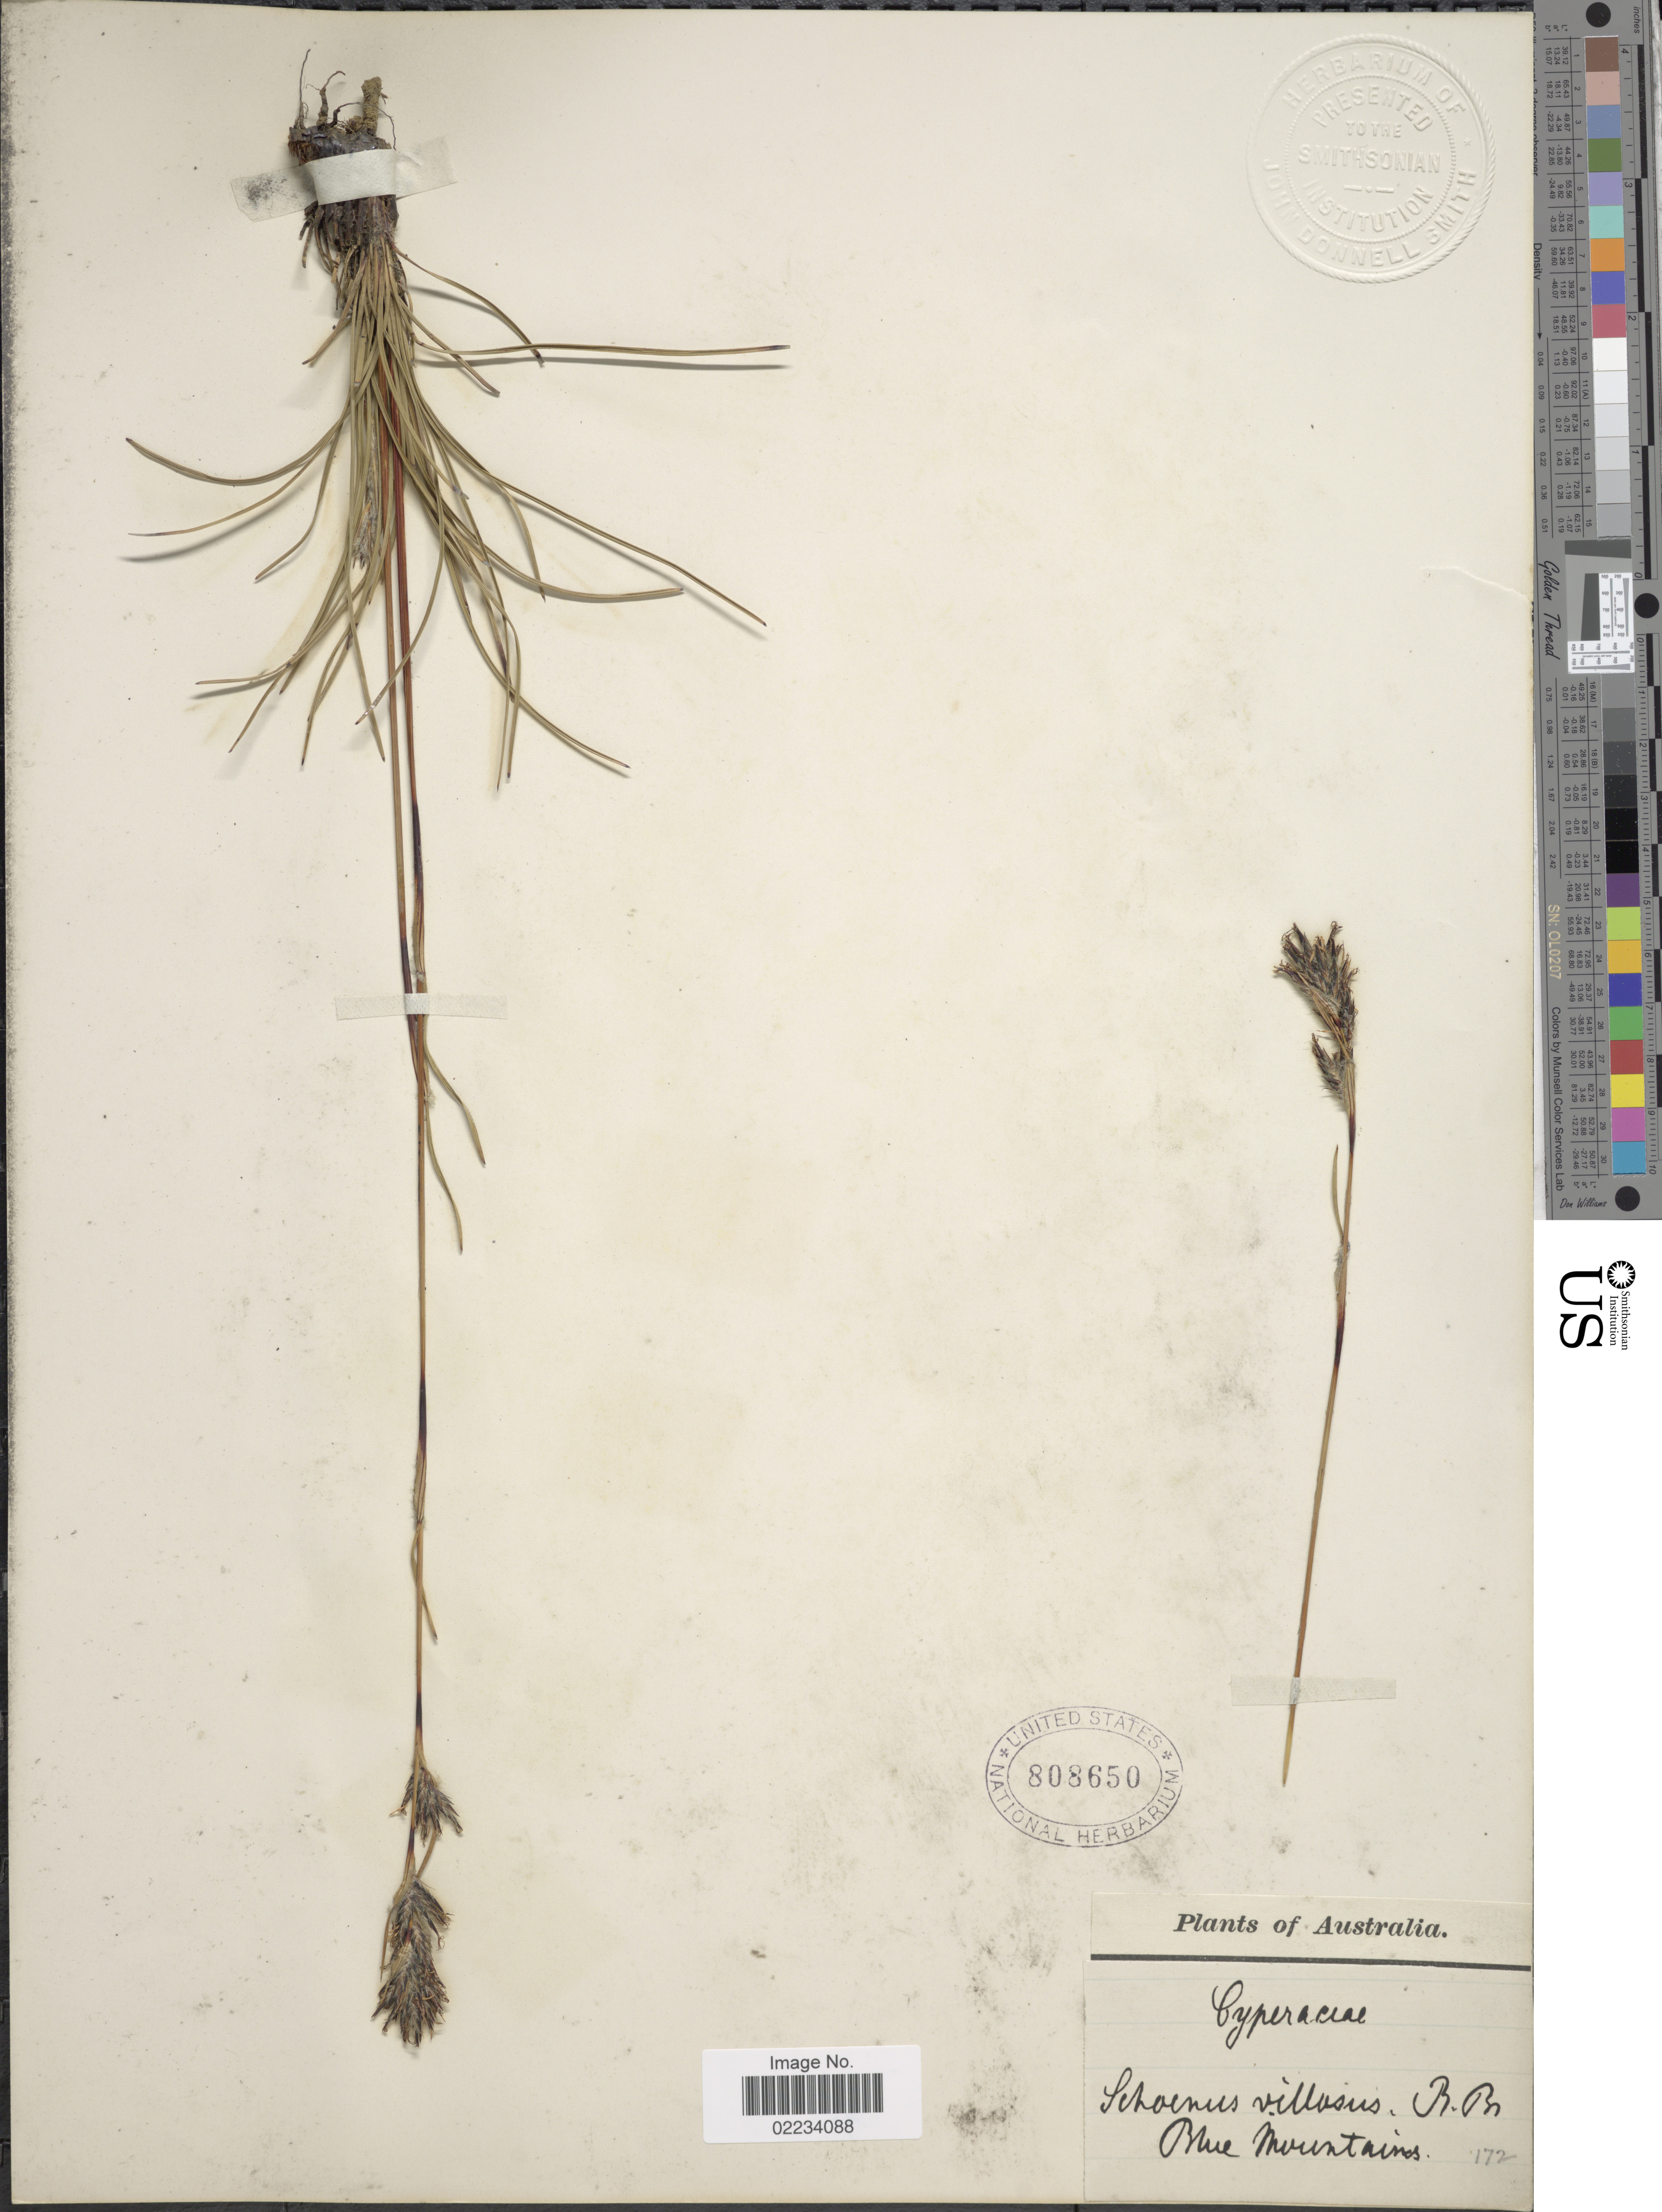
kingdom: Plantae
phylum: Tracheophyta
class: Liliopsida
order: Poales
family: Cyperaceae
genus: Schoenus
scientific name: Schoenus villosus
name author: R. Br.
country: Australia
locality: Blue Mountains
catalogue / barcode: US 808650